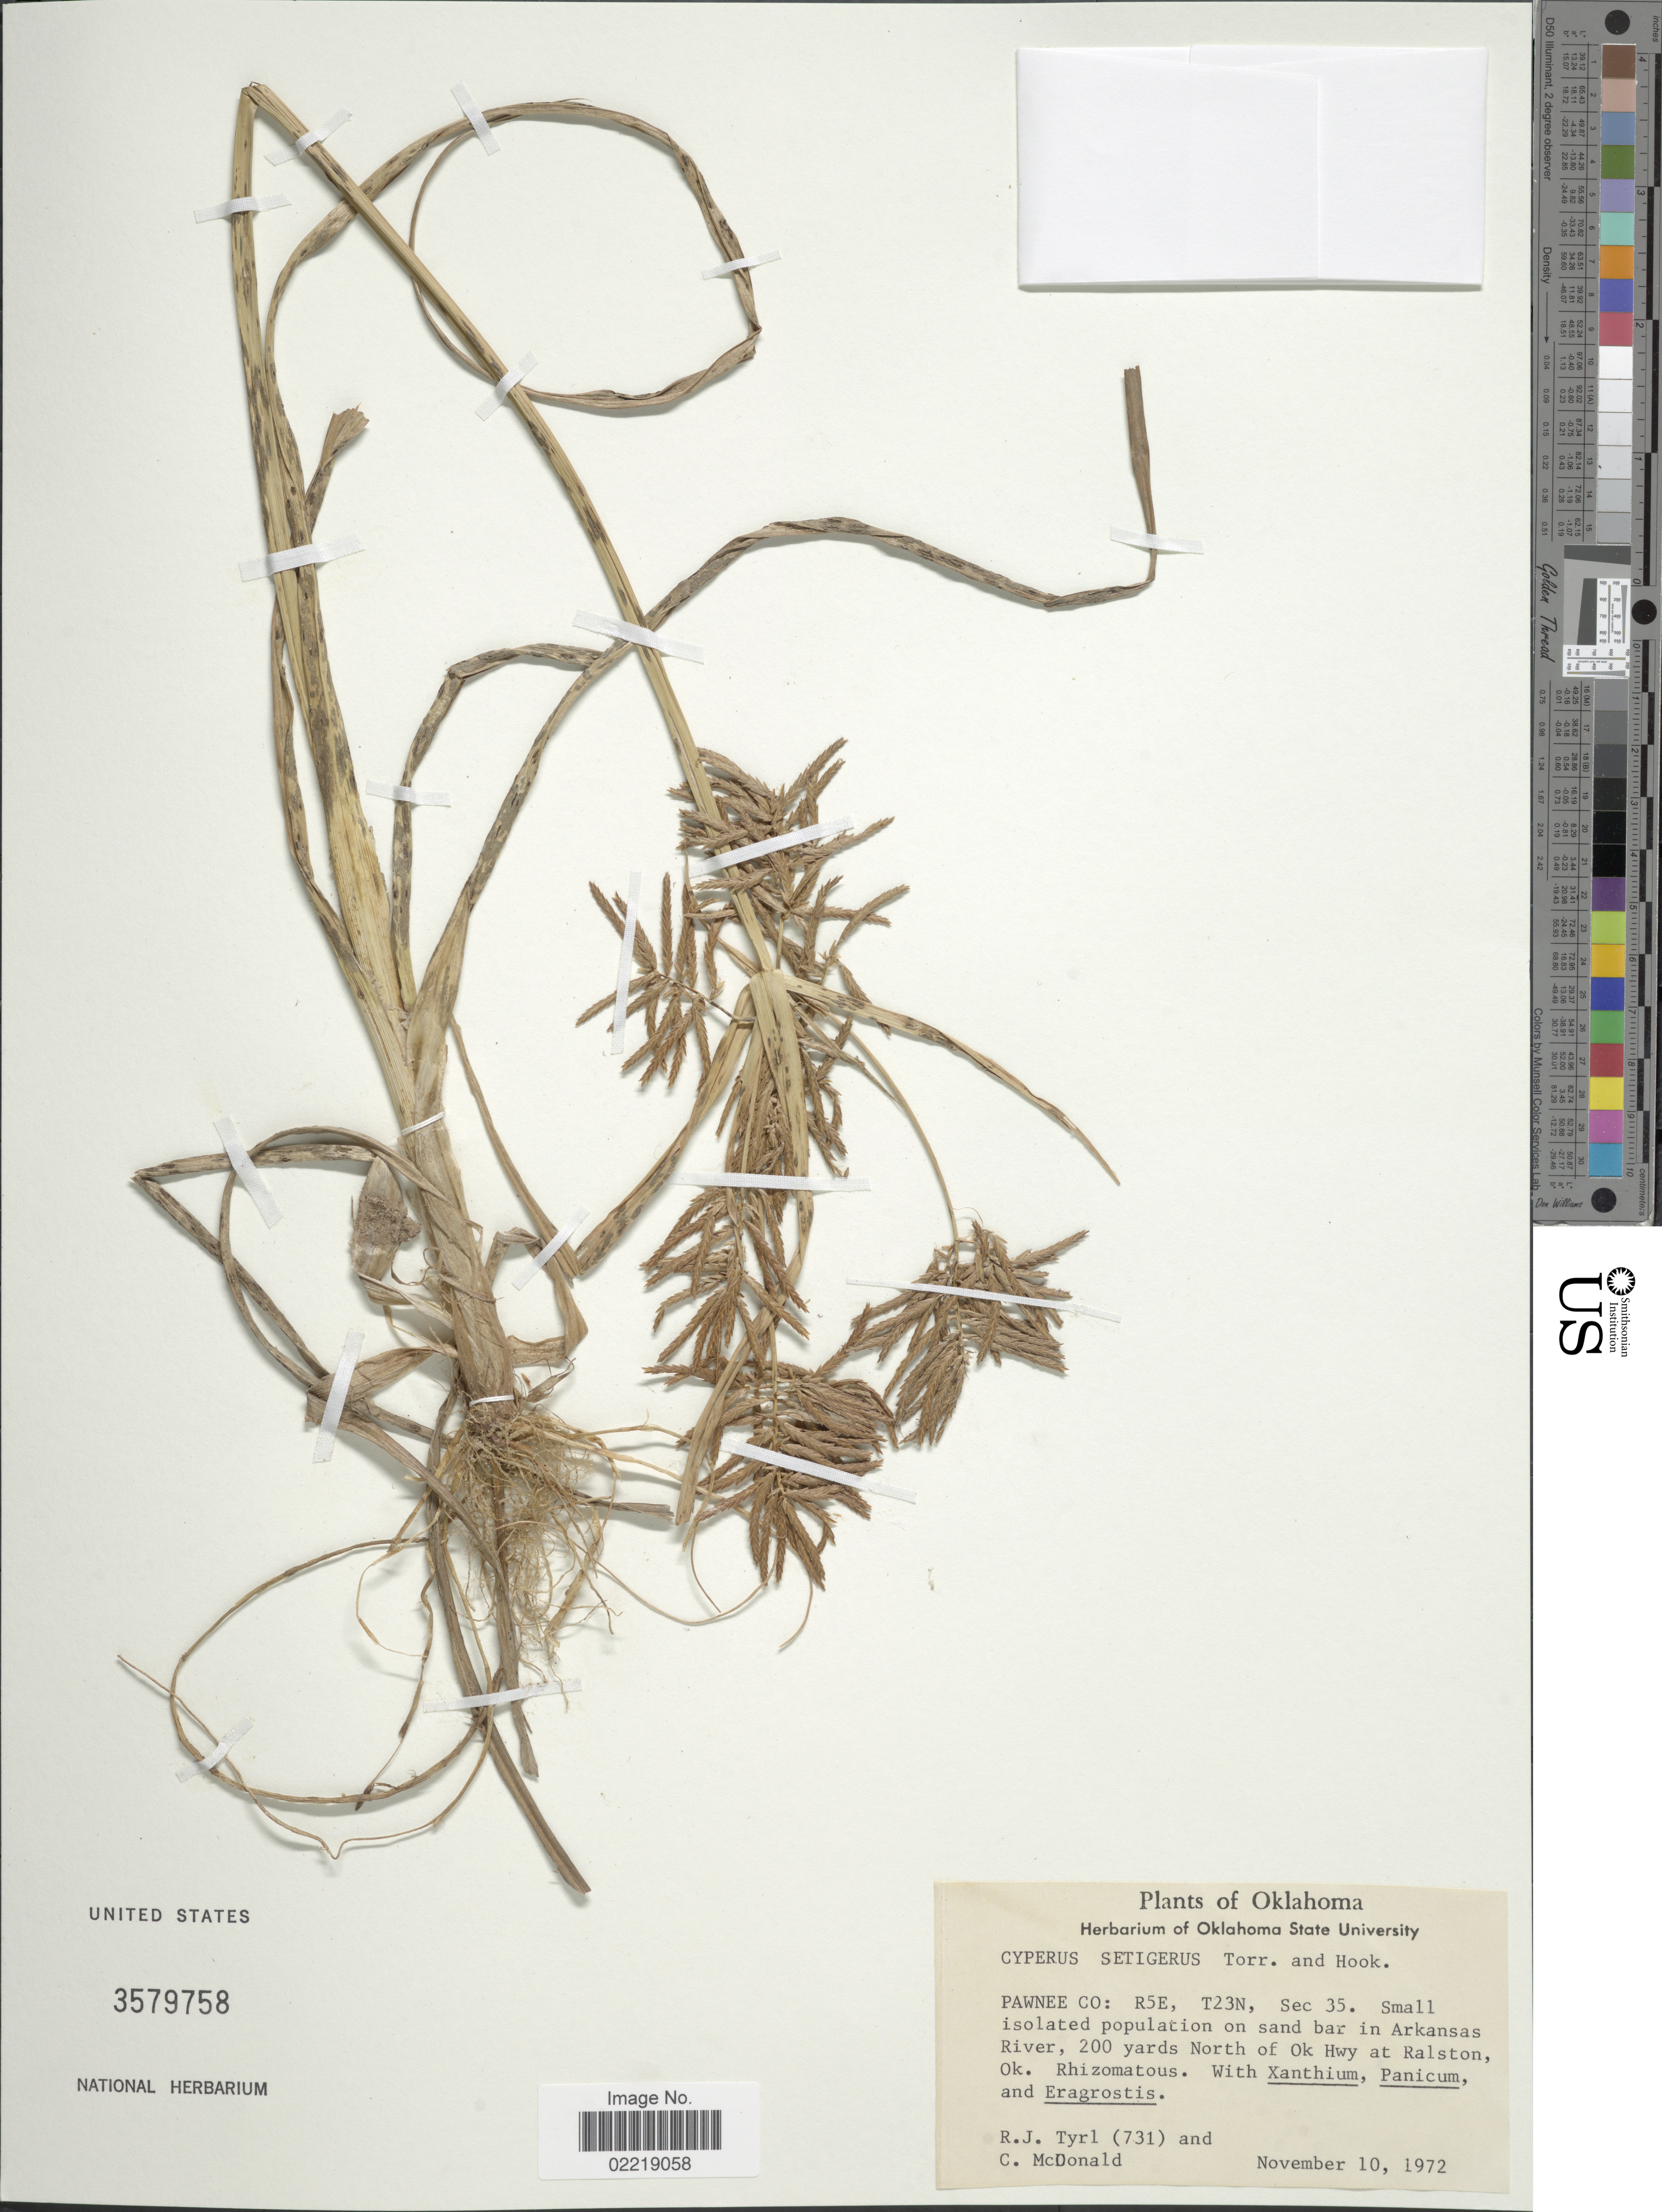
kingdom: Plantae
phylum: Tracheophyta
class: Liliopsida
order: Poales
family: Cyperaceae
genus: Cyperus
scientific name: Cyperus setigerus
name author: Torr. & Hook.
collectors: R. Tyrl & C. McDonald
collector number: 731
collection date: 1972-11-10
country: United States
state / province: Oklahoma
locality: Pawnee Co.: R5E, T23N, Sec 35., on sand bar in Arkansas River, 200 yards North of Ok Hwy at Ralston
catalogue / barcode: US 3579758